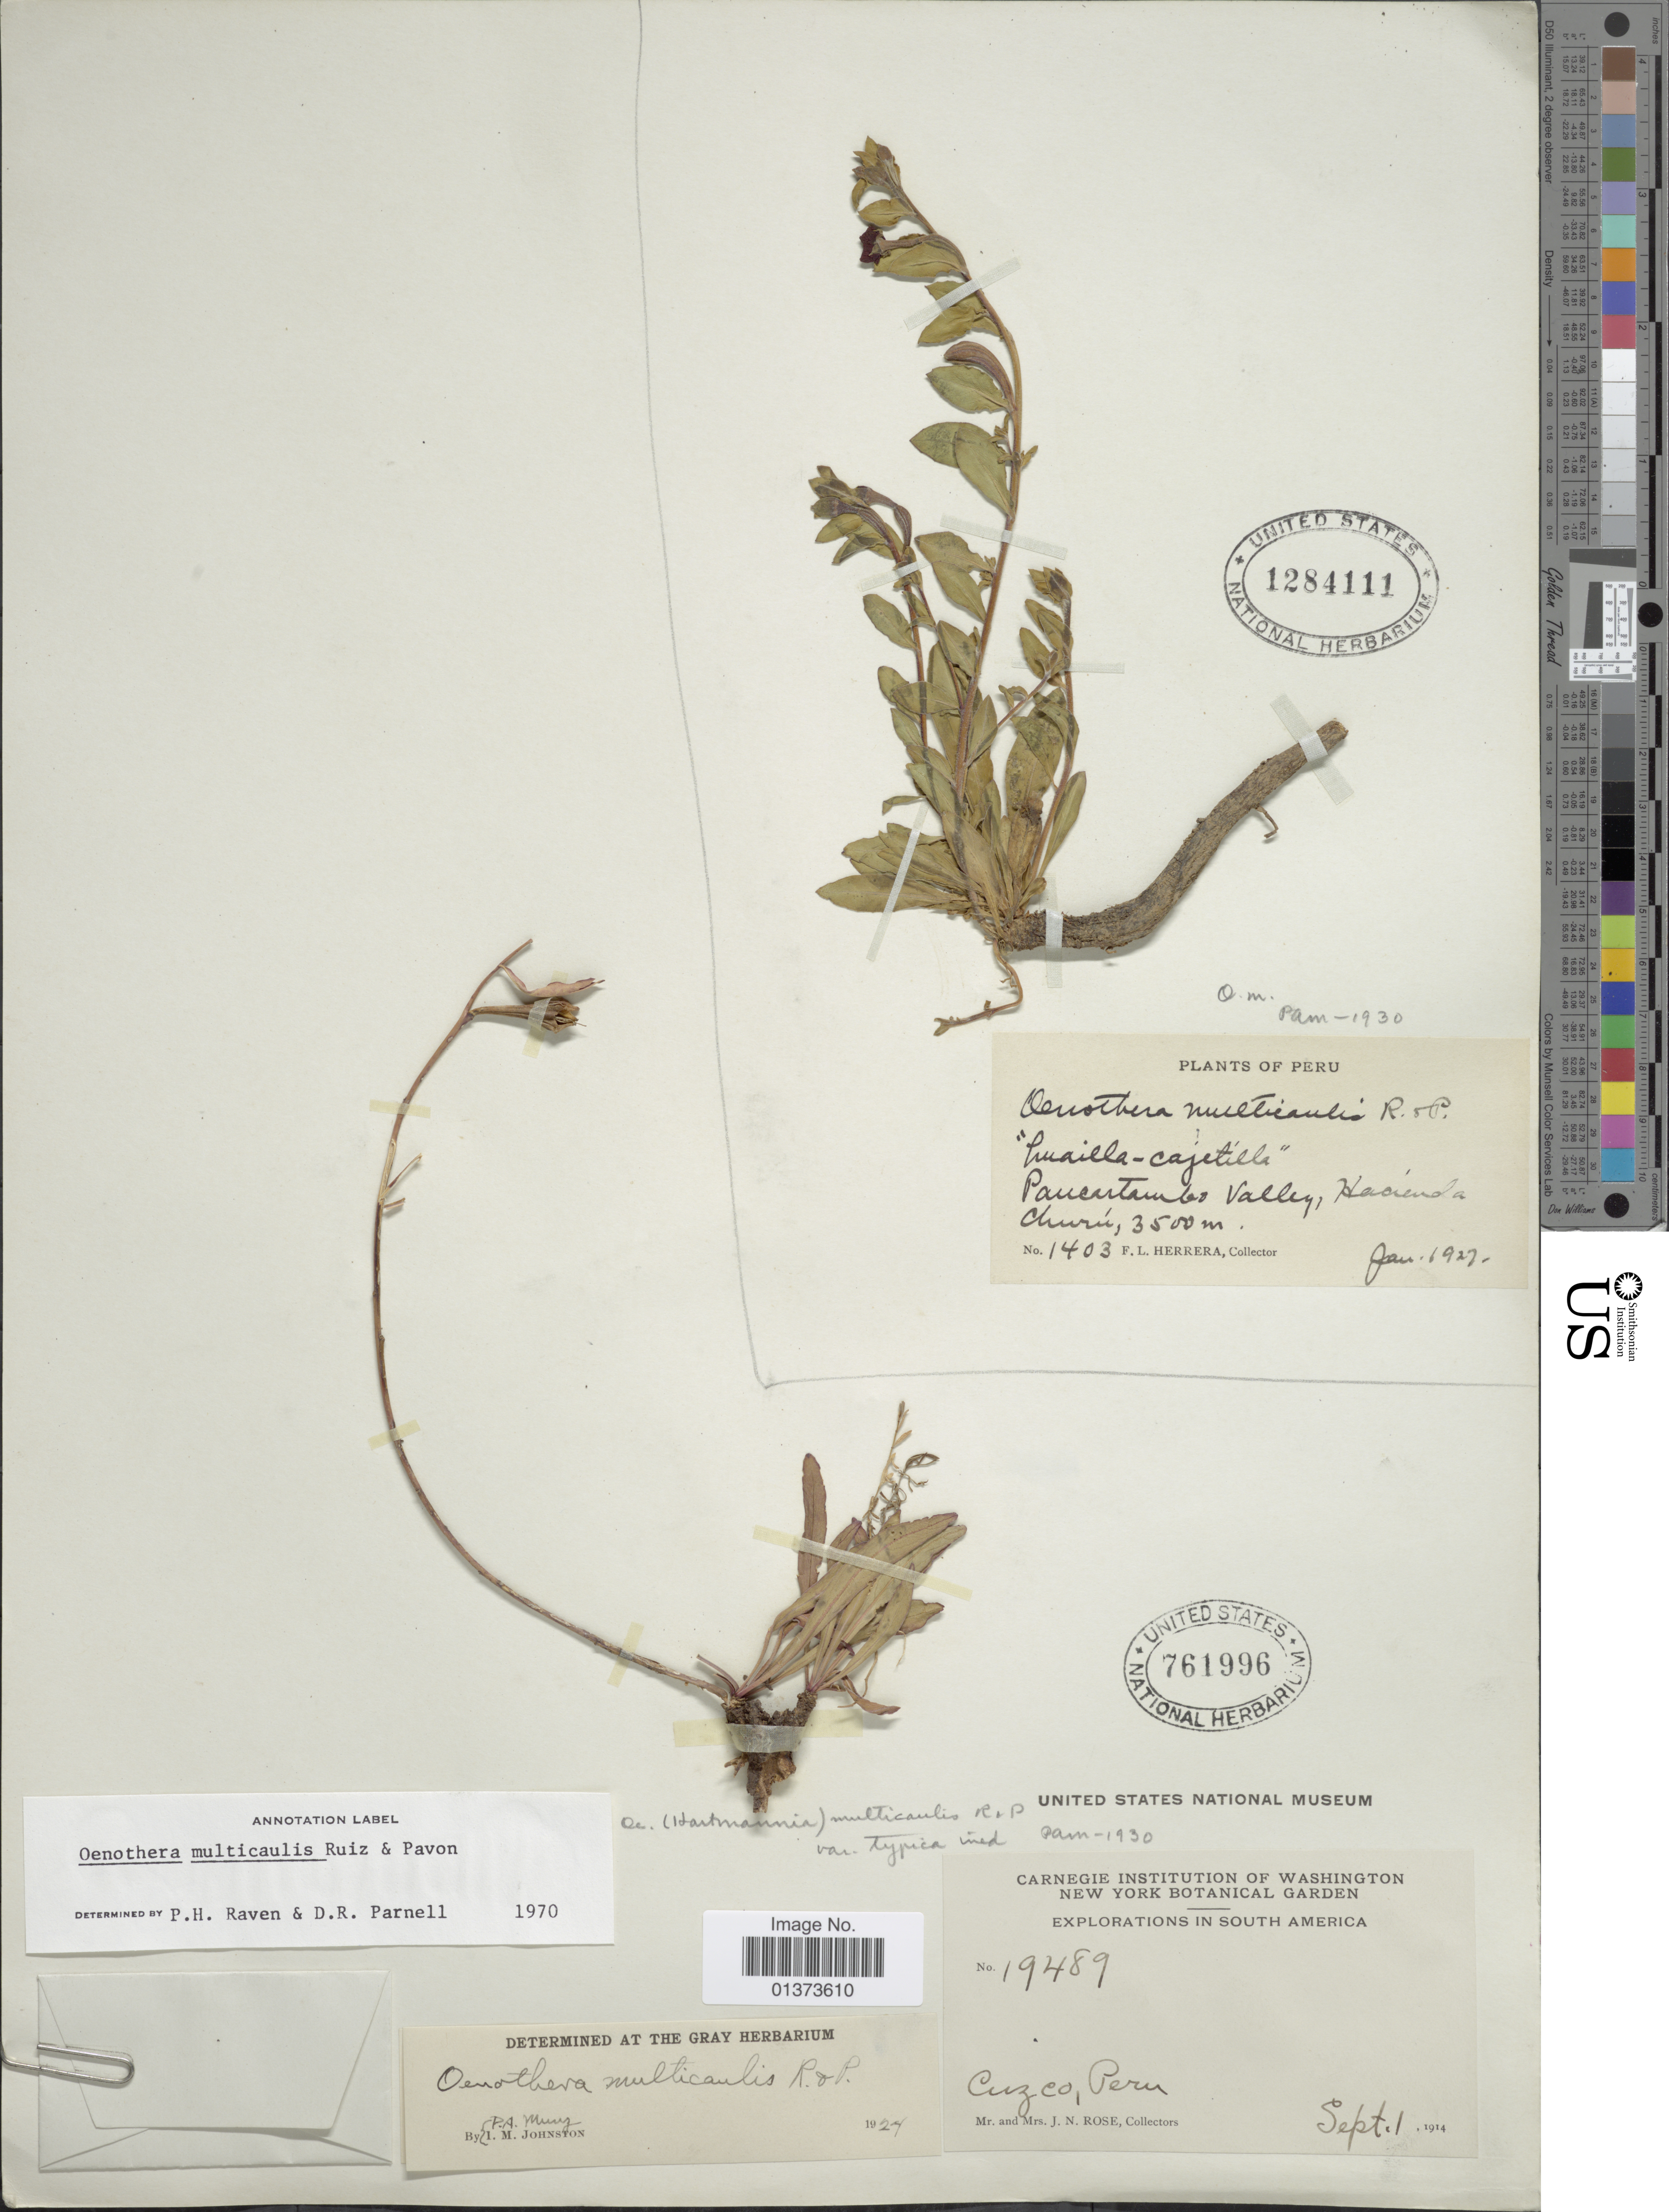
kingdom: Plantae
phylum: Tracheophyta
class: Magnoliopsida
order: Myrtales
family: Onagraceae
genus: Oenothera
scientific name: Oenothera multicaulis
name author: Ruiz & Pav.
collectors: J. N. Rose & L. B. Rose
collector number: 19489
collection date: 1914-09-01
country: Peru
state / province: Cusco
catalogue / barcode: US 761996